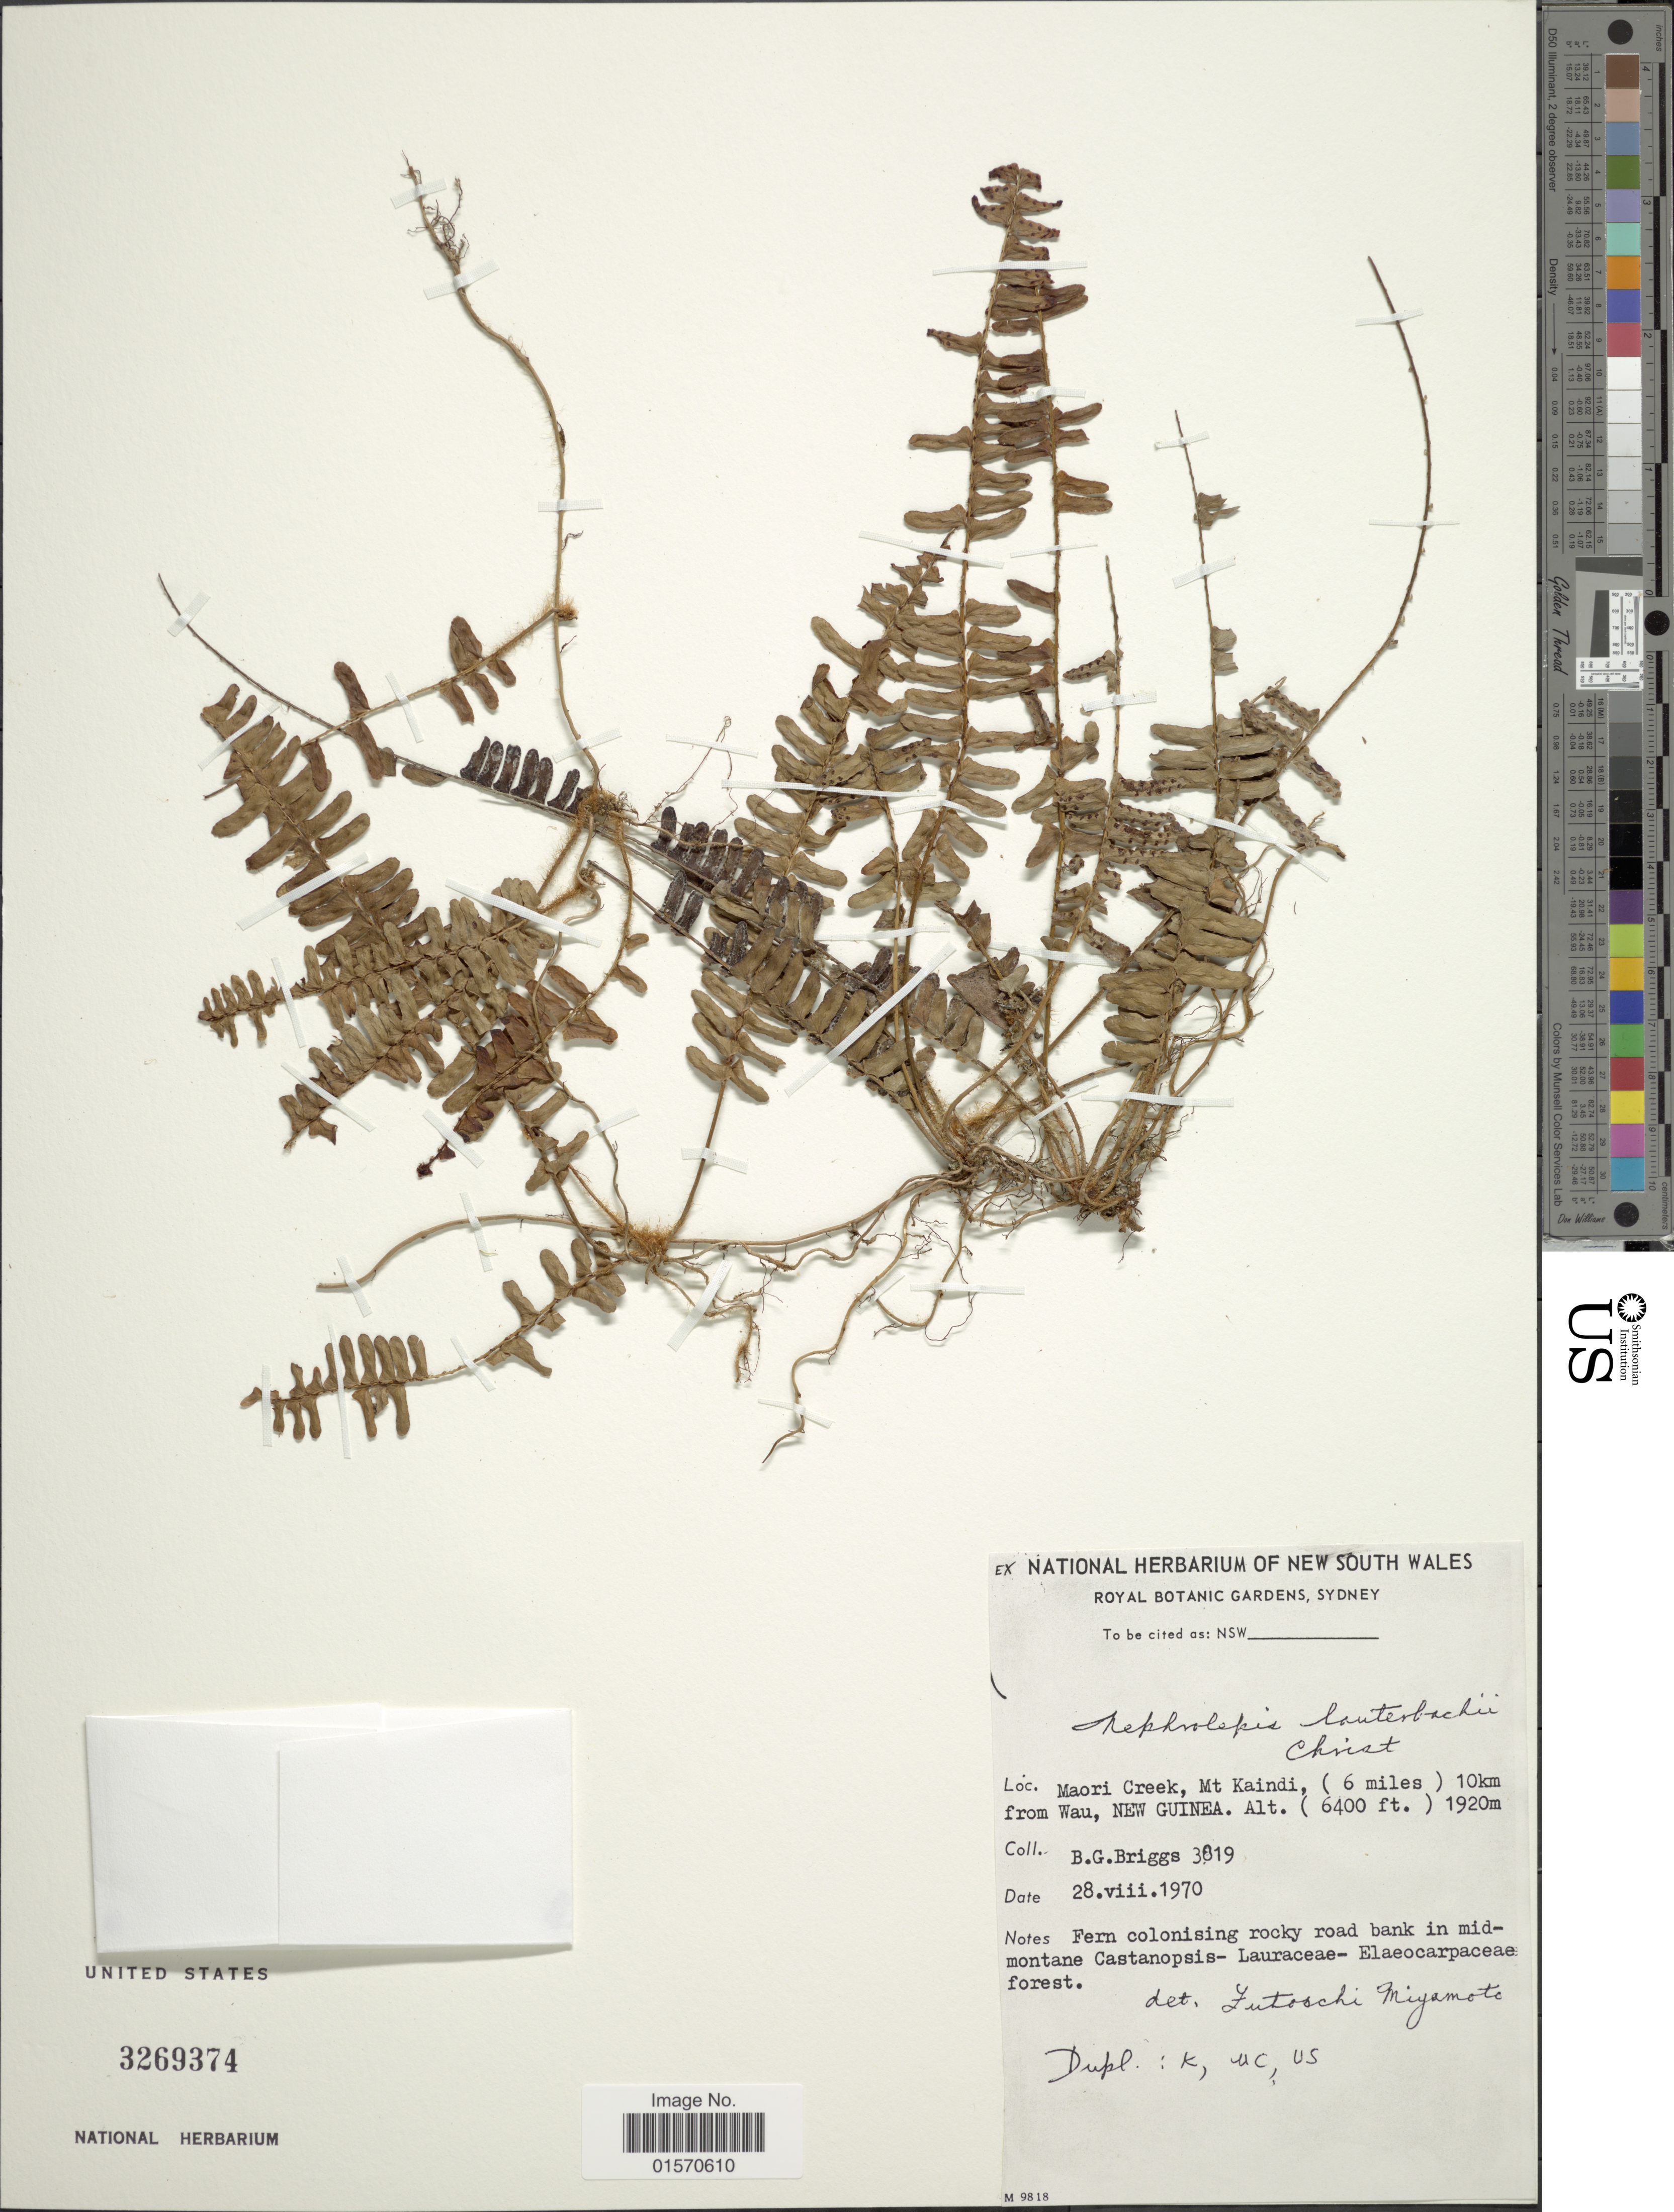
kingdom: Plantae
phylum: Tracheophyta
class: Polypodiopsida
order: Polypodiales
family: Nephrolepidaceae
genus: Nephrolepis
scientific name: Nephrolepis lauterbachii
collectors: B. G. Briggs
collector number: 3819*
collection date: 1970-08-28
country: Papua New Guinea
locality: Maori Creek, Mt Kaindi, (6 miles) 10km from Wau, New Guinea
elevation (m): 1951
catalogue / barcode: US 3269374